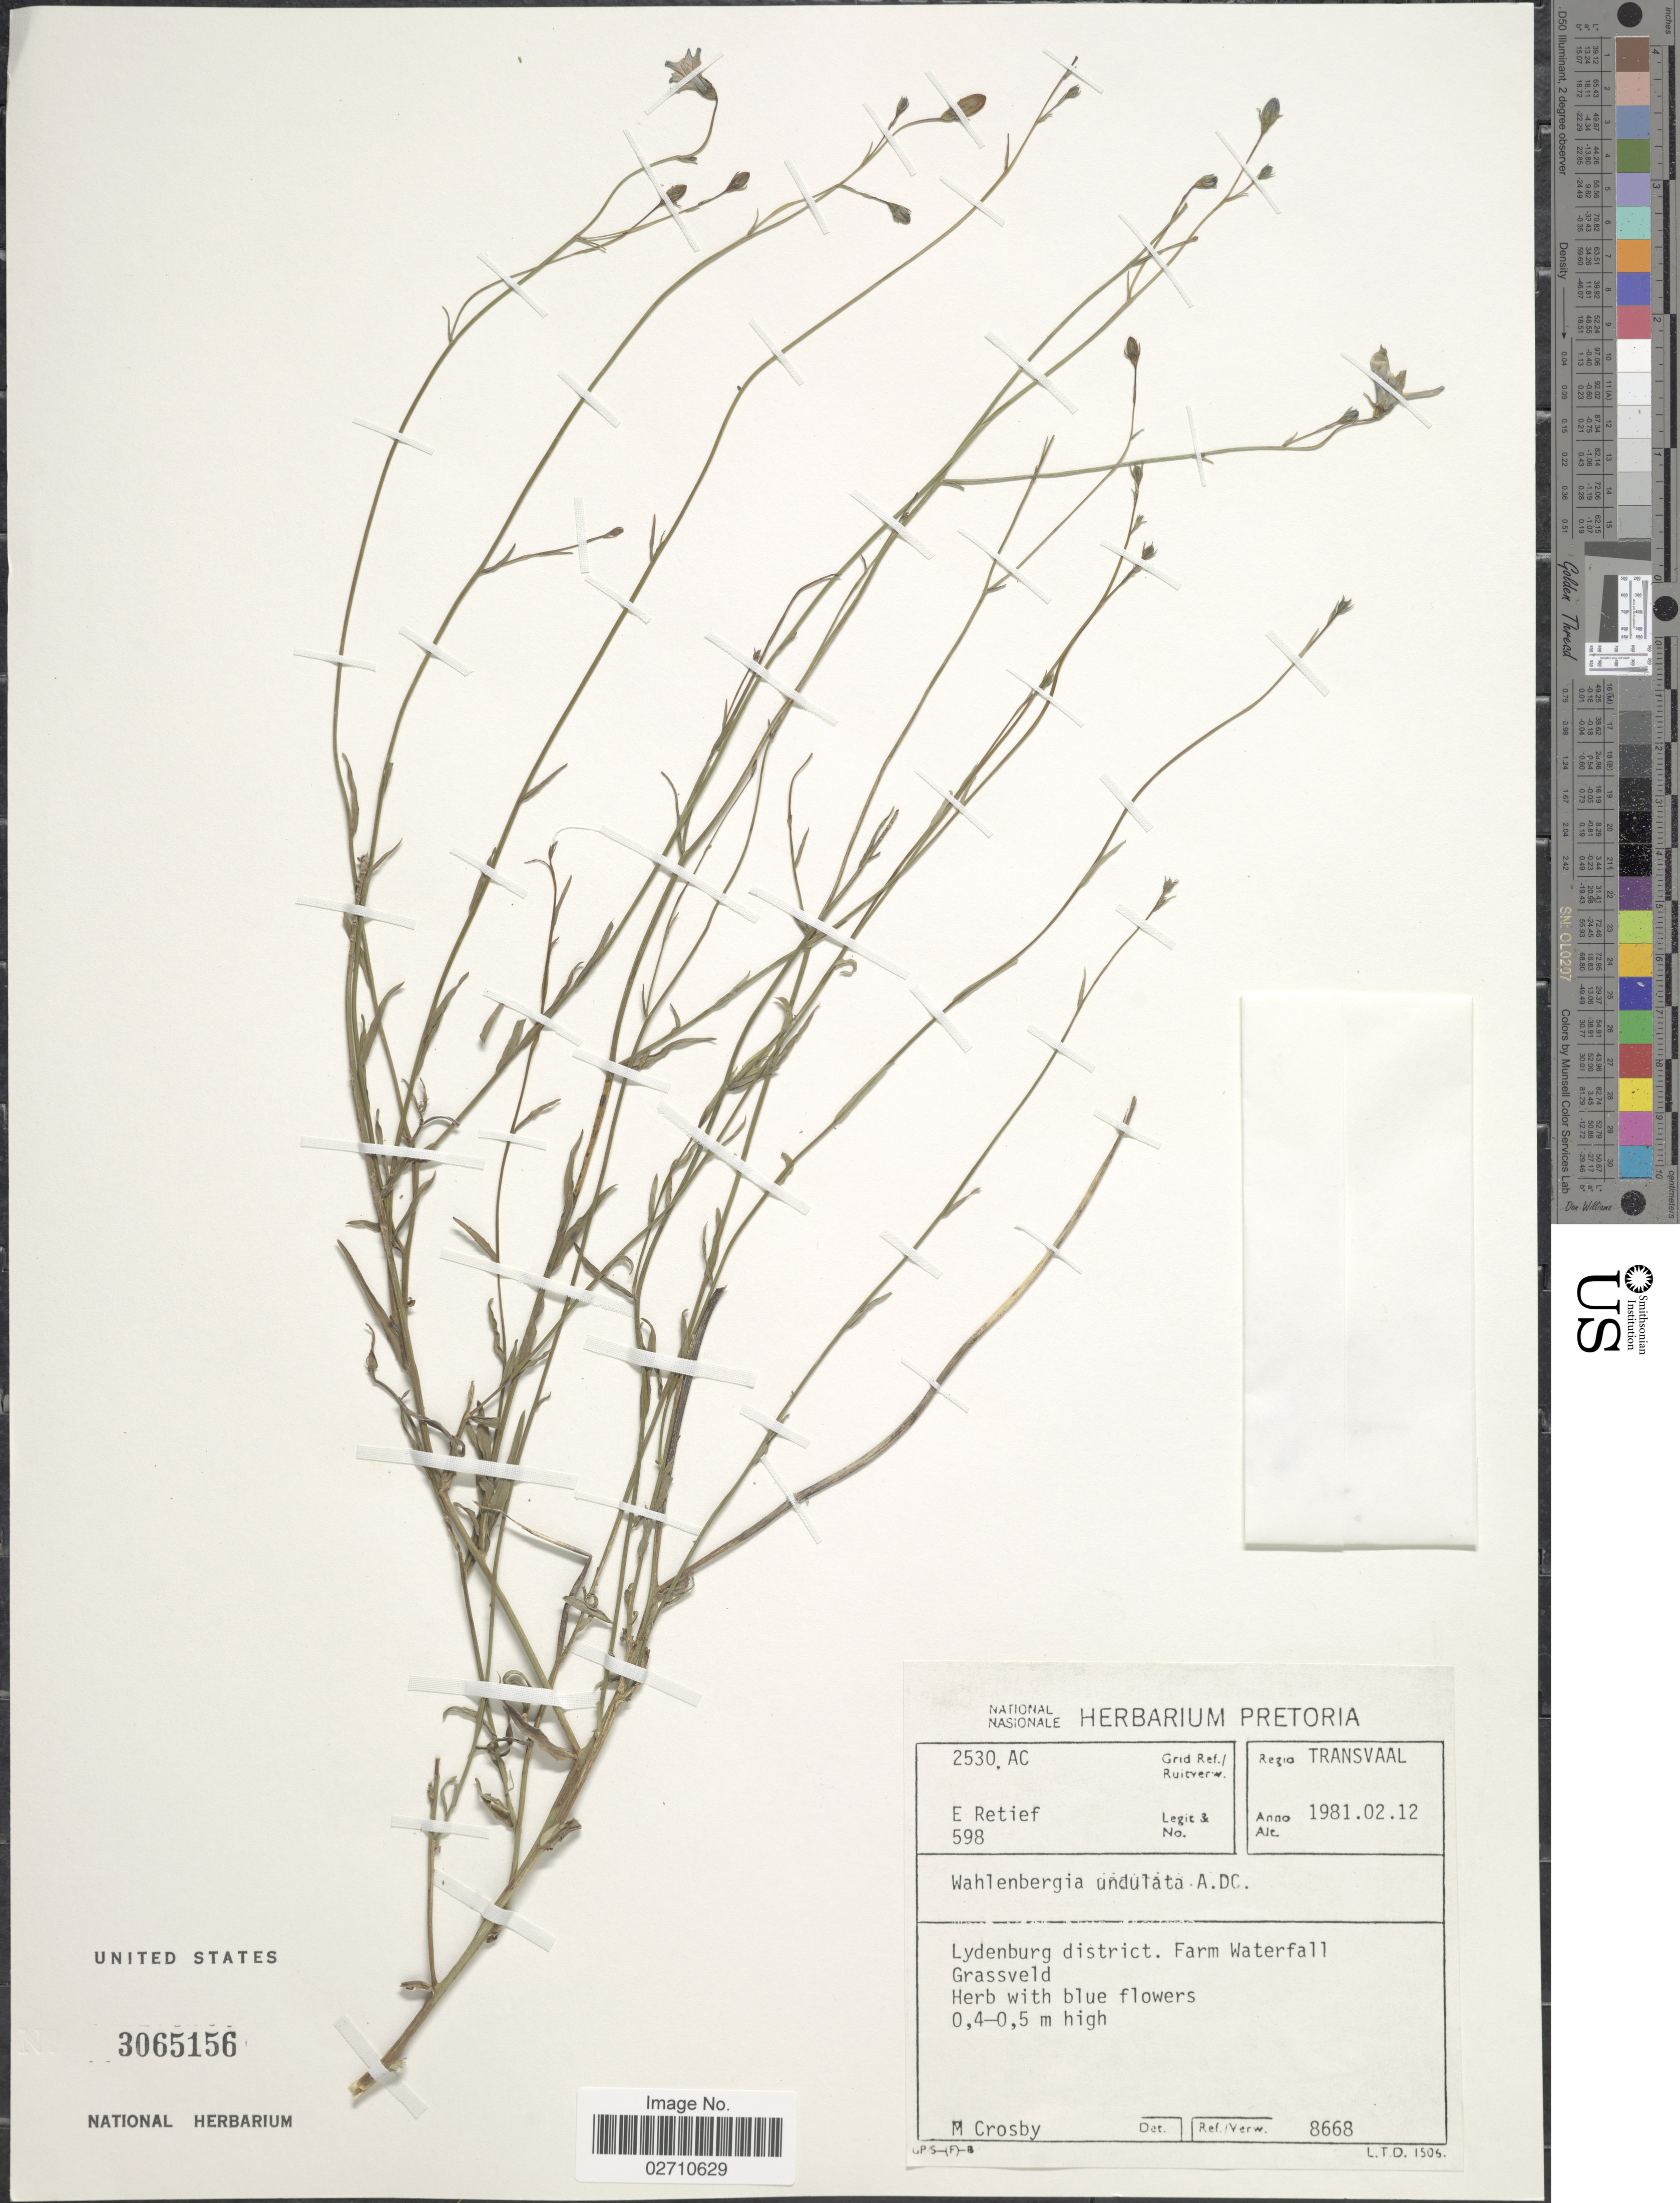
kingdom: Plantae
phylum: Tracheophyta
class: Magnoliopsida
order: Asterales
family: Campanulaceae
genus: Wahlenbergia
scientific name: Wahlenbergia undulata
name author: (L. f.) A. DC.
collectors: E. Retief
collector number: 598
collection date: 1981-02-12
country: South Africa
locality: Transvaal, Lydenburg district. Farm waterfall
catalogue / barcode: US 3065156